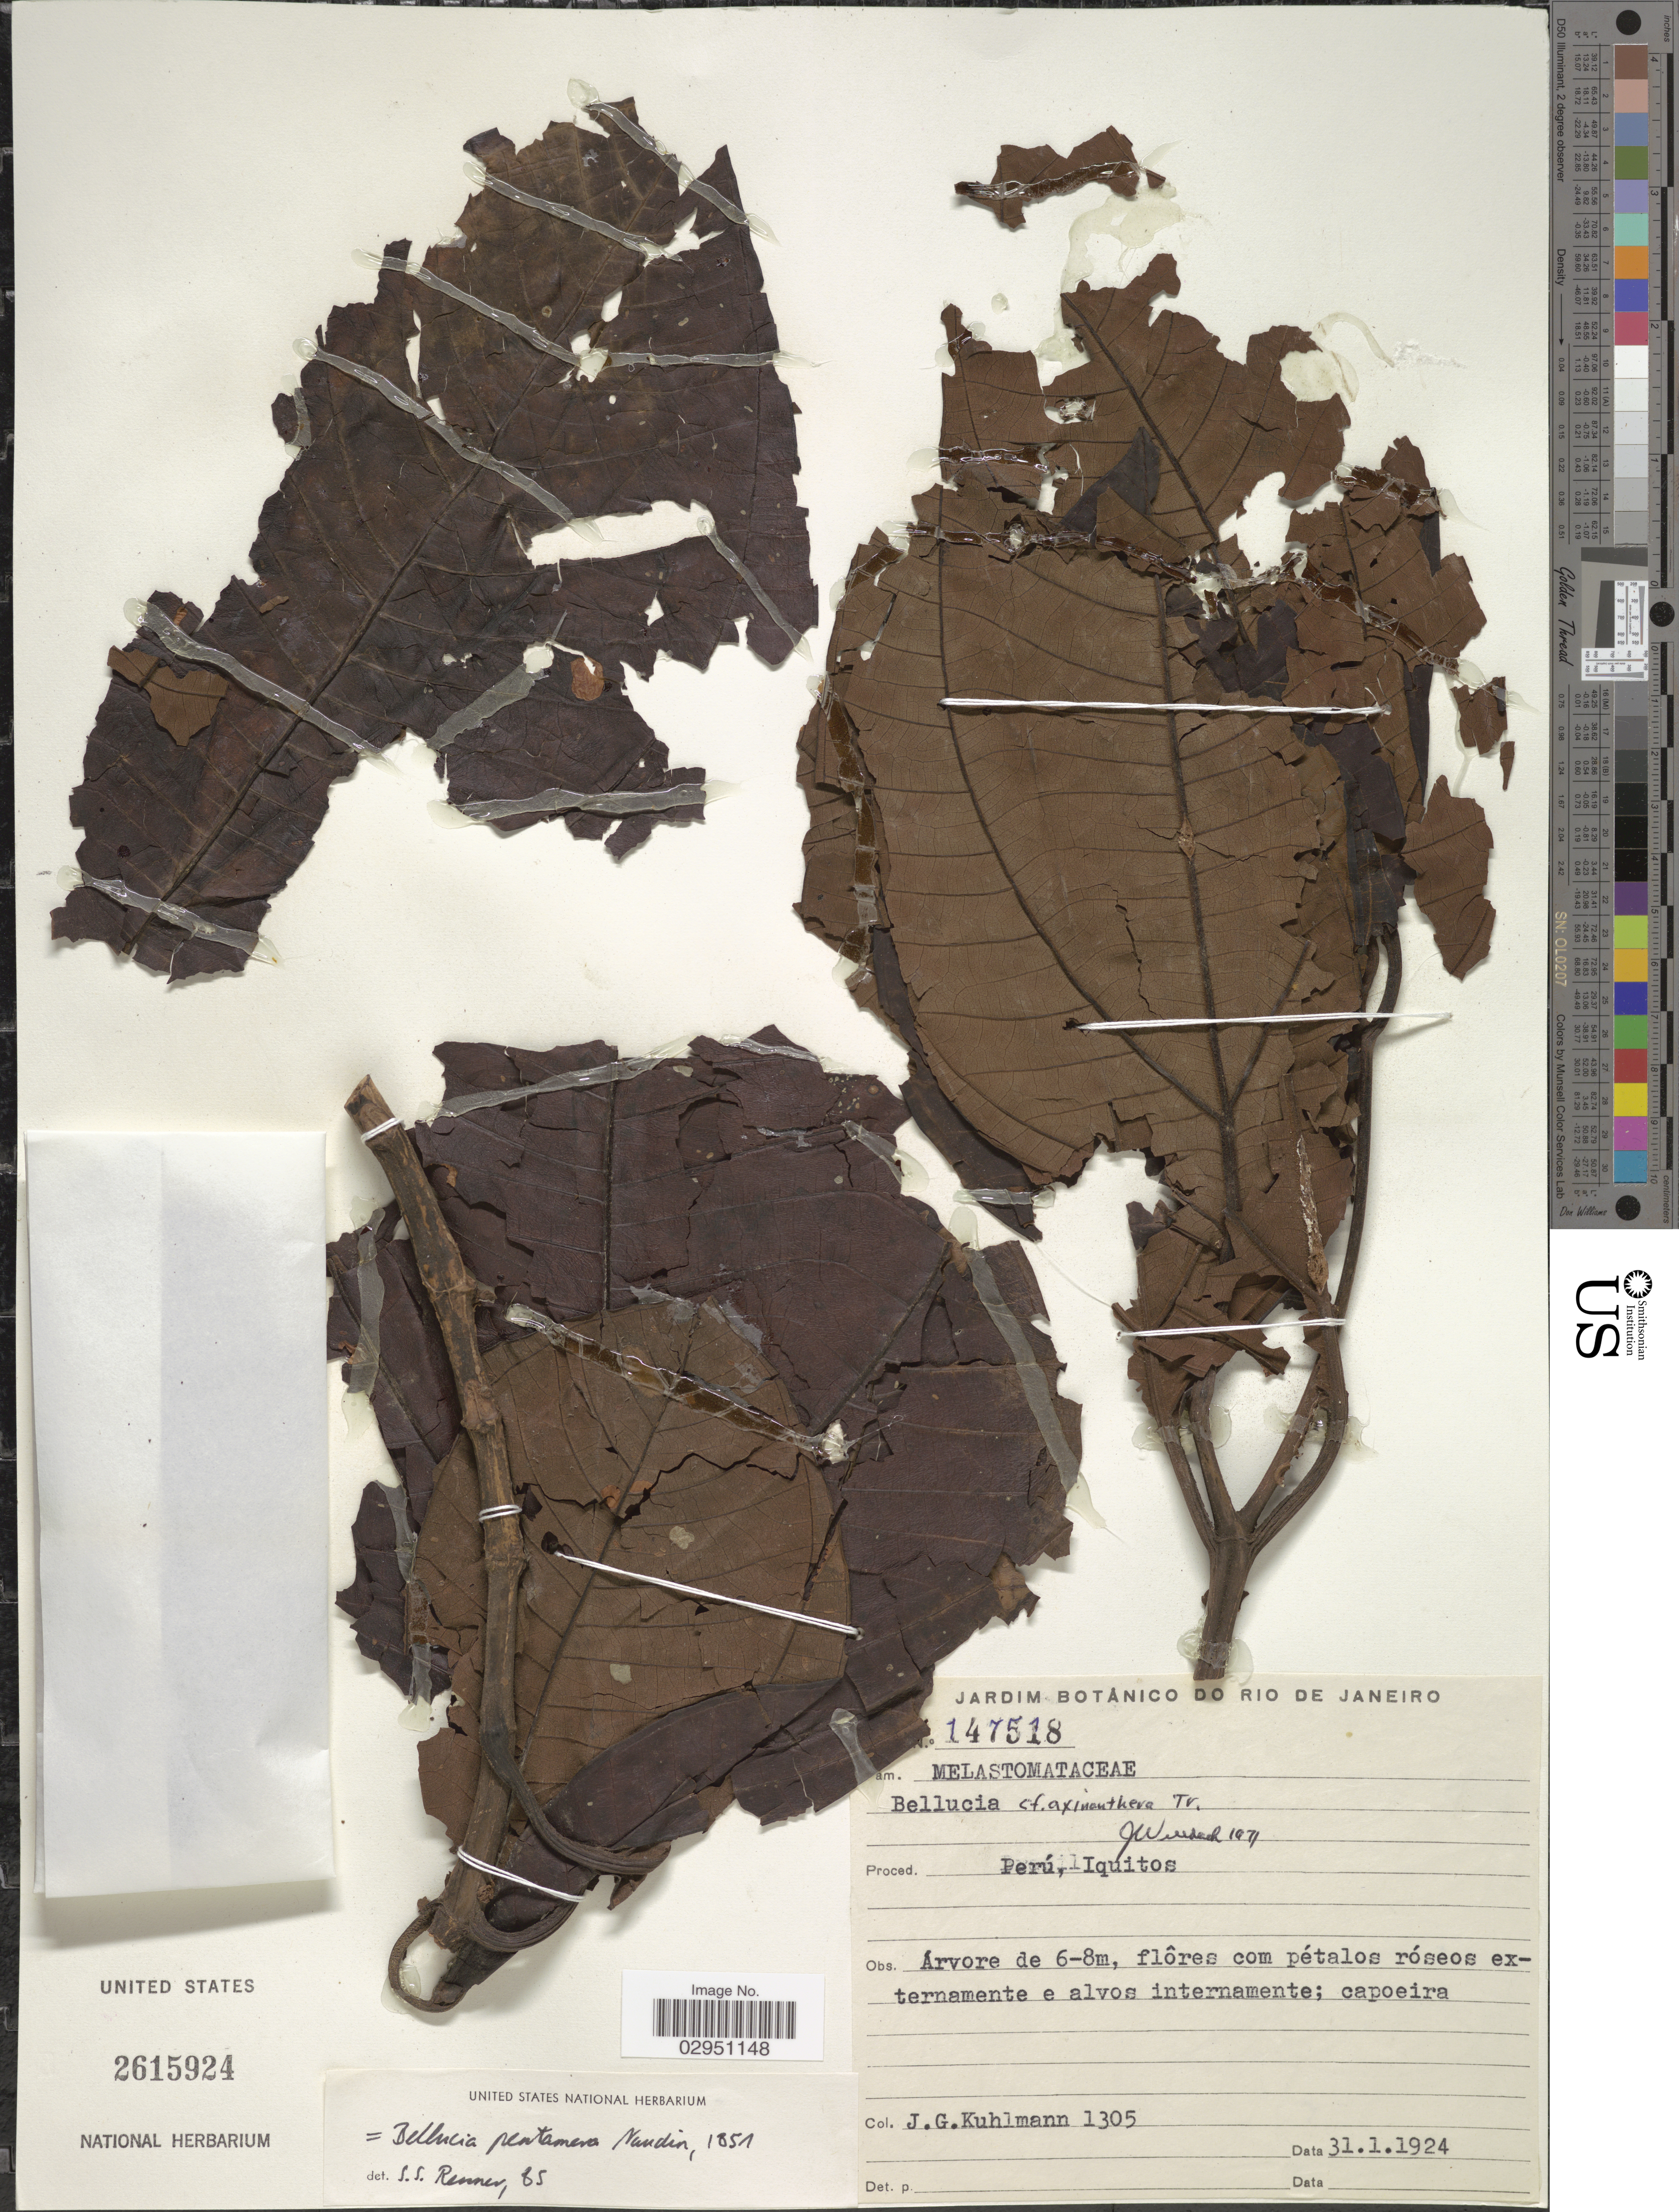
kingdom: Plantae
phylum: Tracheophyta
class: Magnoliopsida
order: Myrtales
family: Melastomataceae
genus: Bellucia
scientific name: Bellucia pentamera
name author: Naudin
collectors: J. G. Kuhlmann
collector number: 1305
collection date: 1924-01-31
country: Peru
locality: Iquitos.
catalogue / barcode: US 2615924